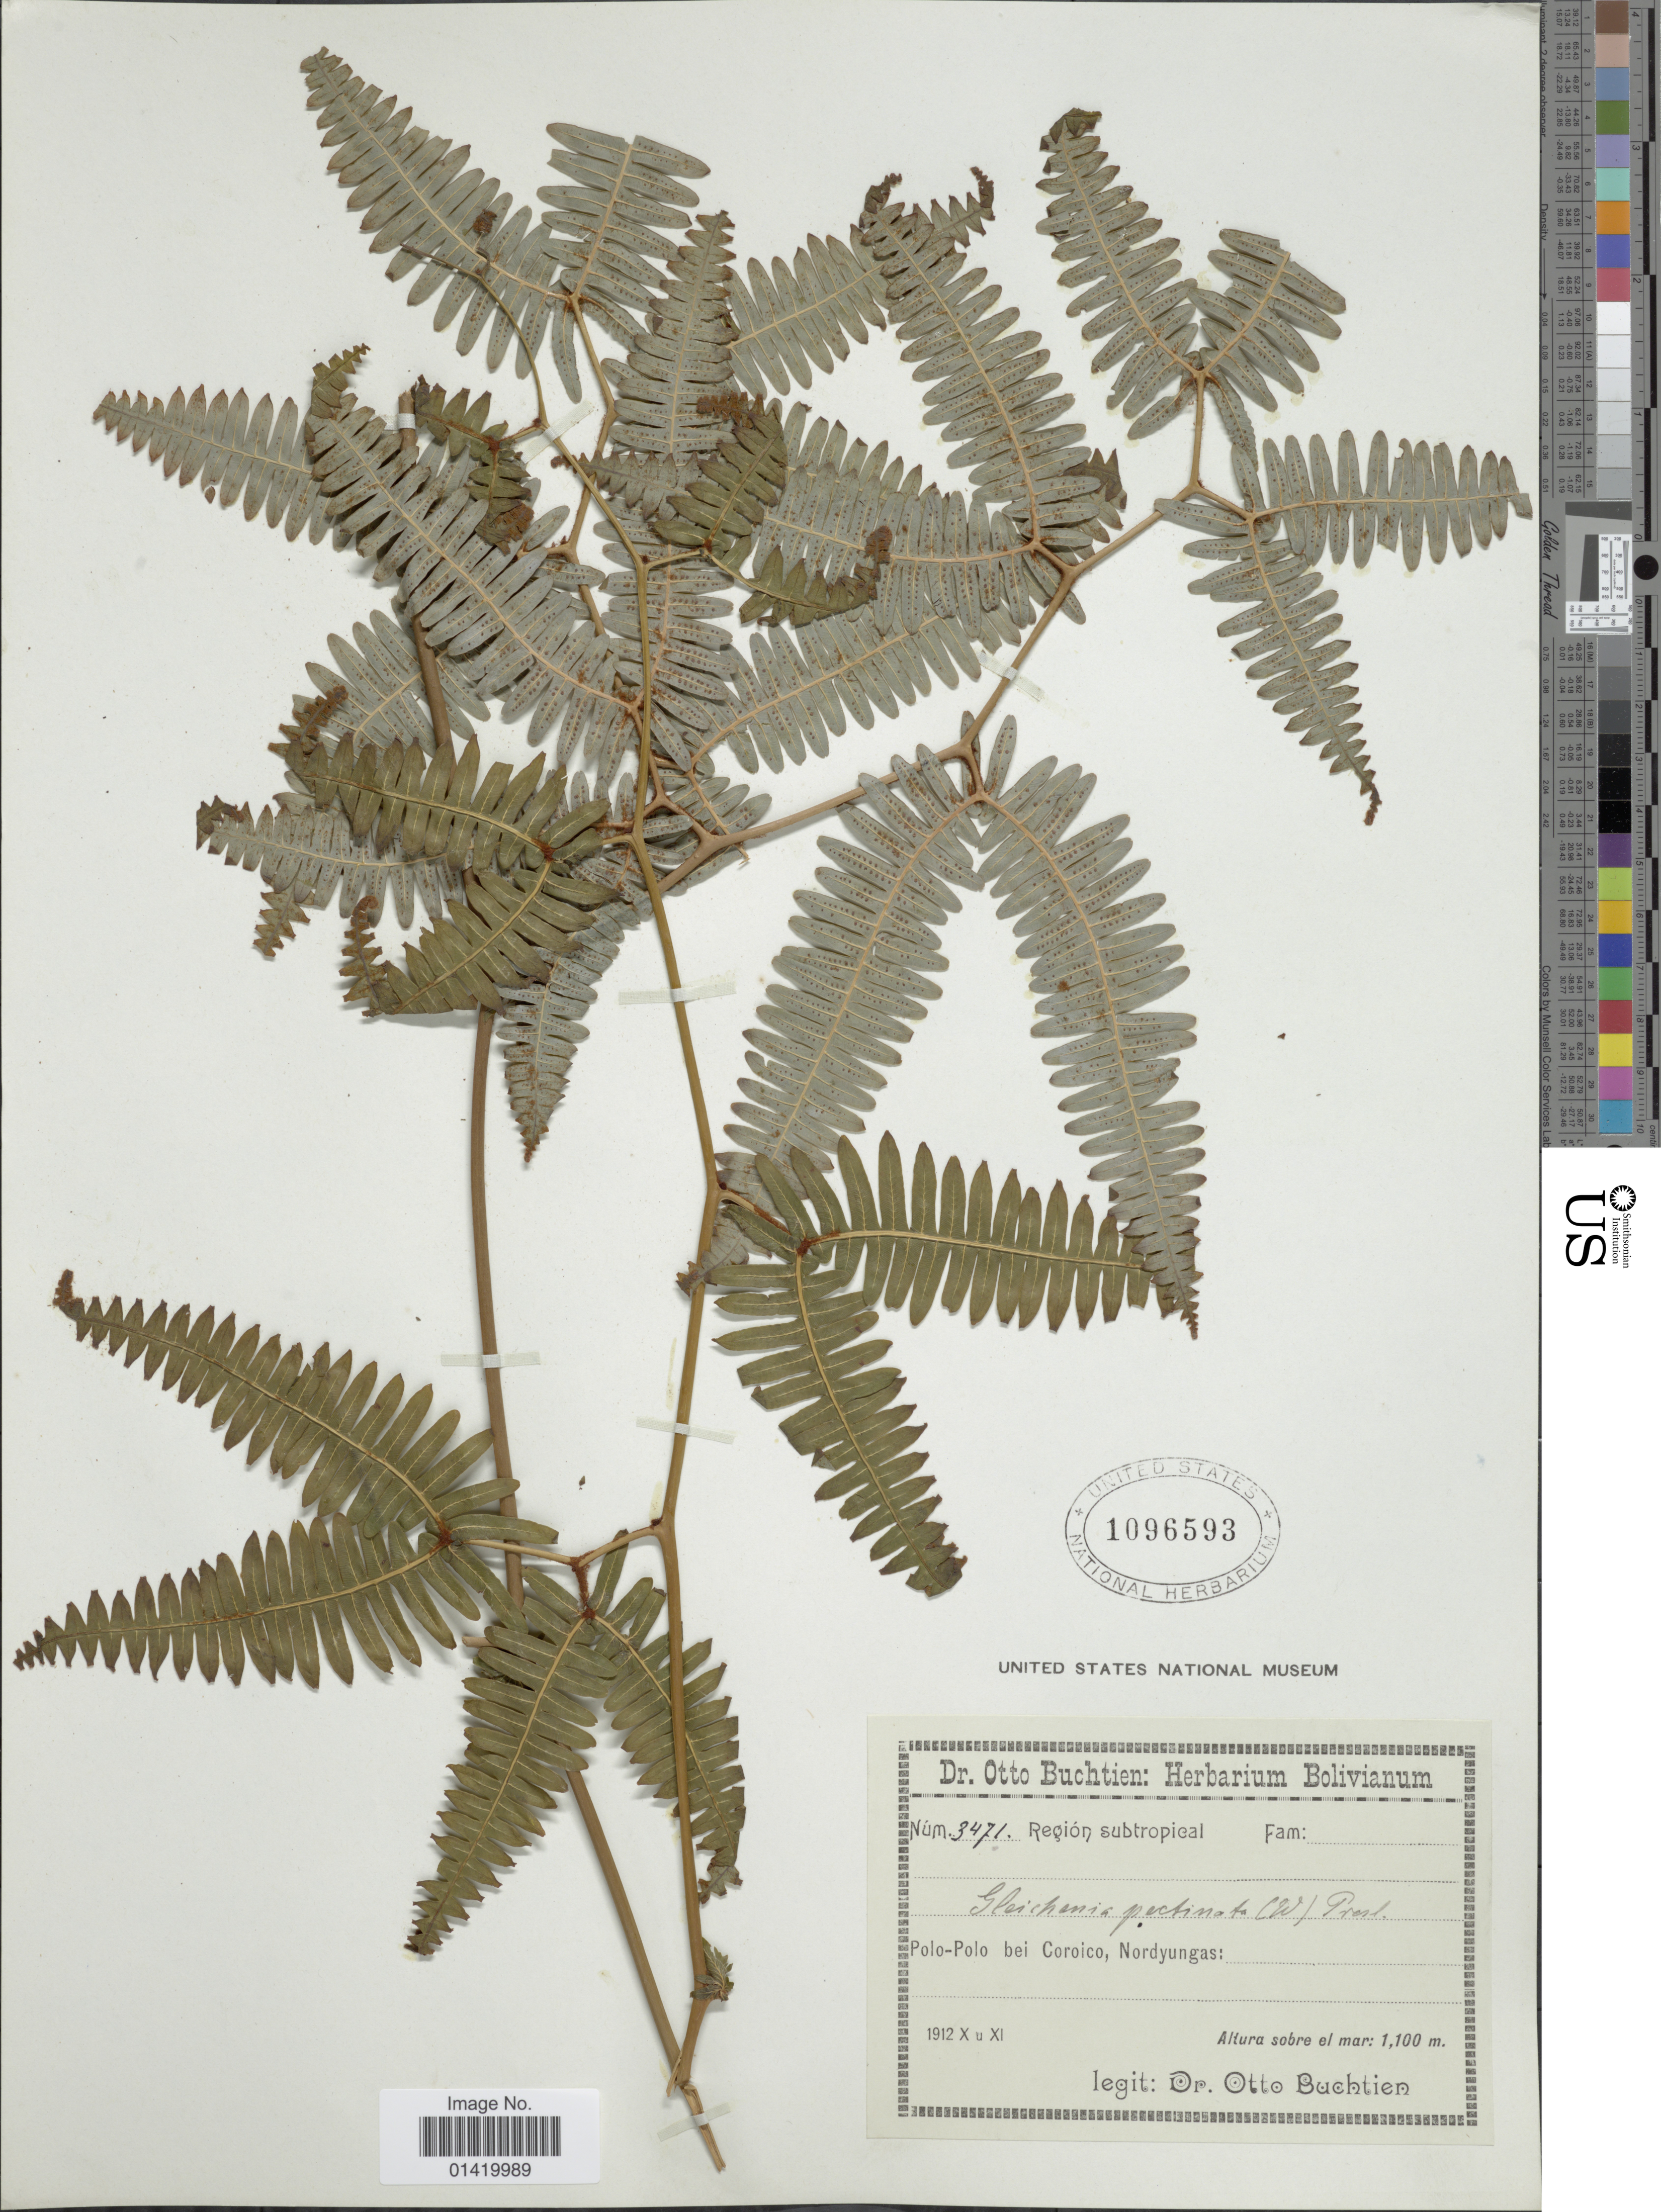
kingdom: Plantae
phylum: Tracheophyta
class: Polypodiopsida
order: Gleicheniales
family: Gleicheniaceae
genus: Gleichenella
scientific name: Gleichenella pectinata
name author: (Willd.) Ching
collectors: O. Buchtien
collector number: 3471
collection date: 1912-10/1912-11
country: Bolivia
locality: Polo-Polo bei Coroico, Nordyungas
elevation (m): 1100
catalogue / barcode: US 1096593